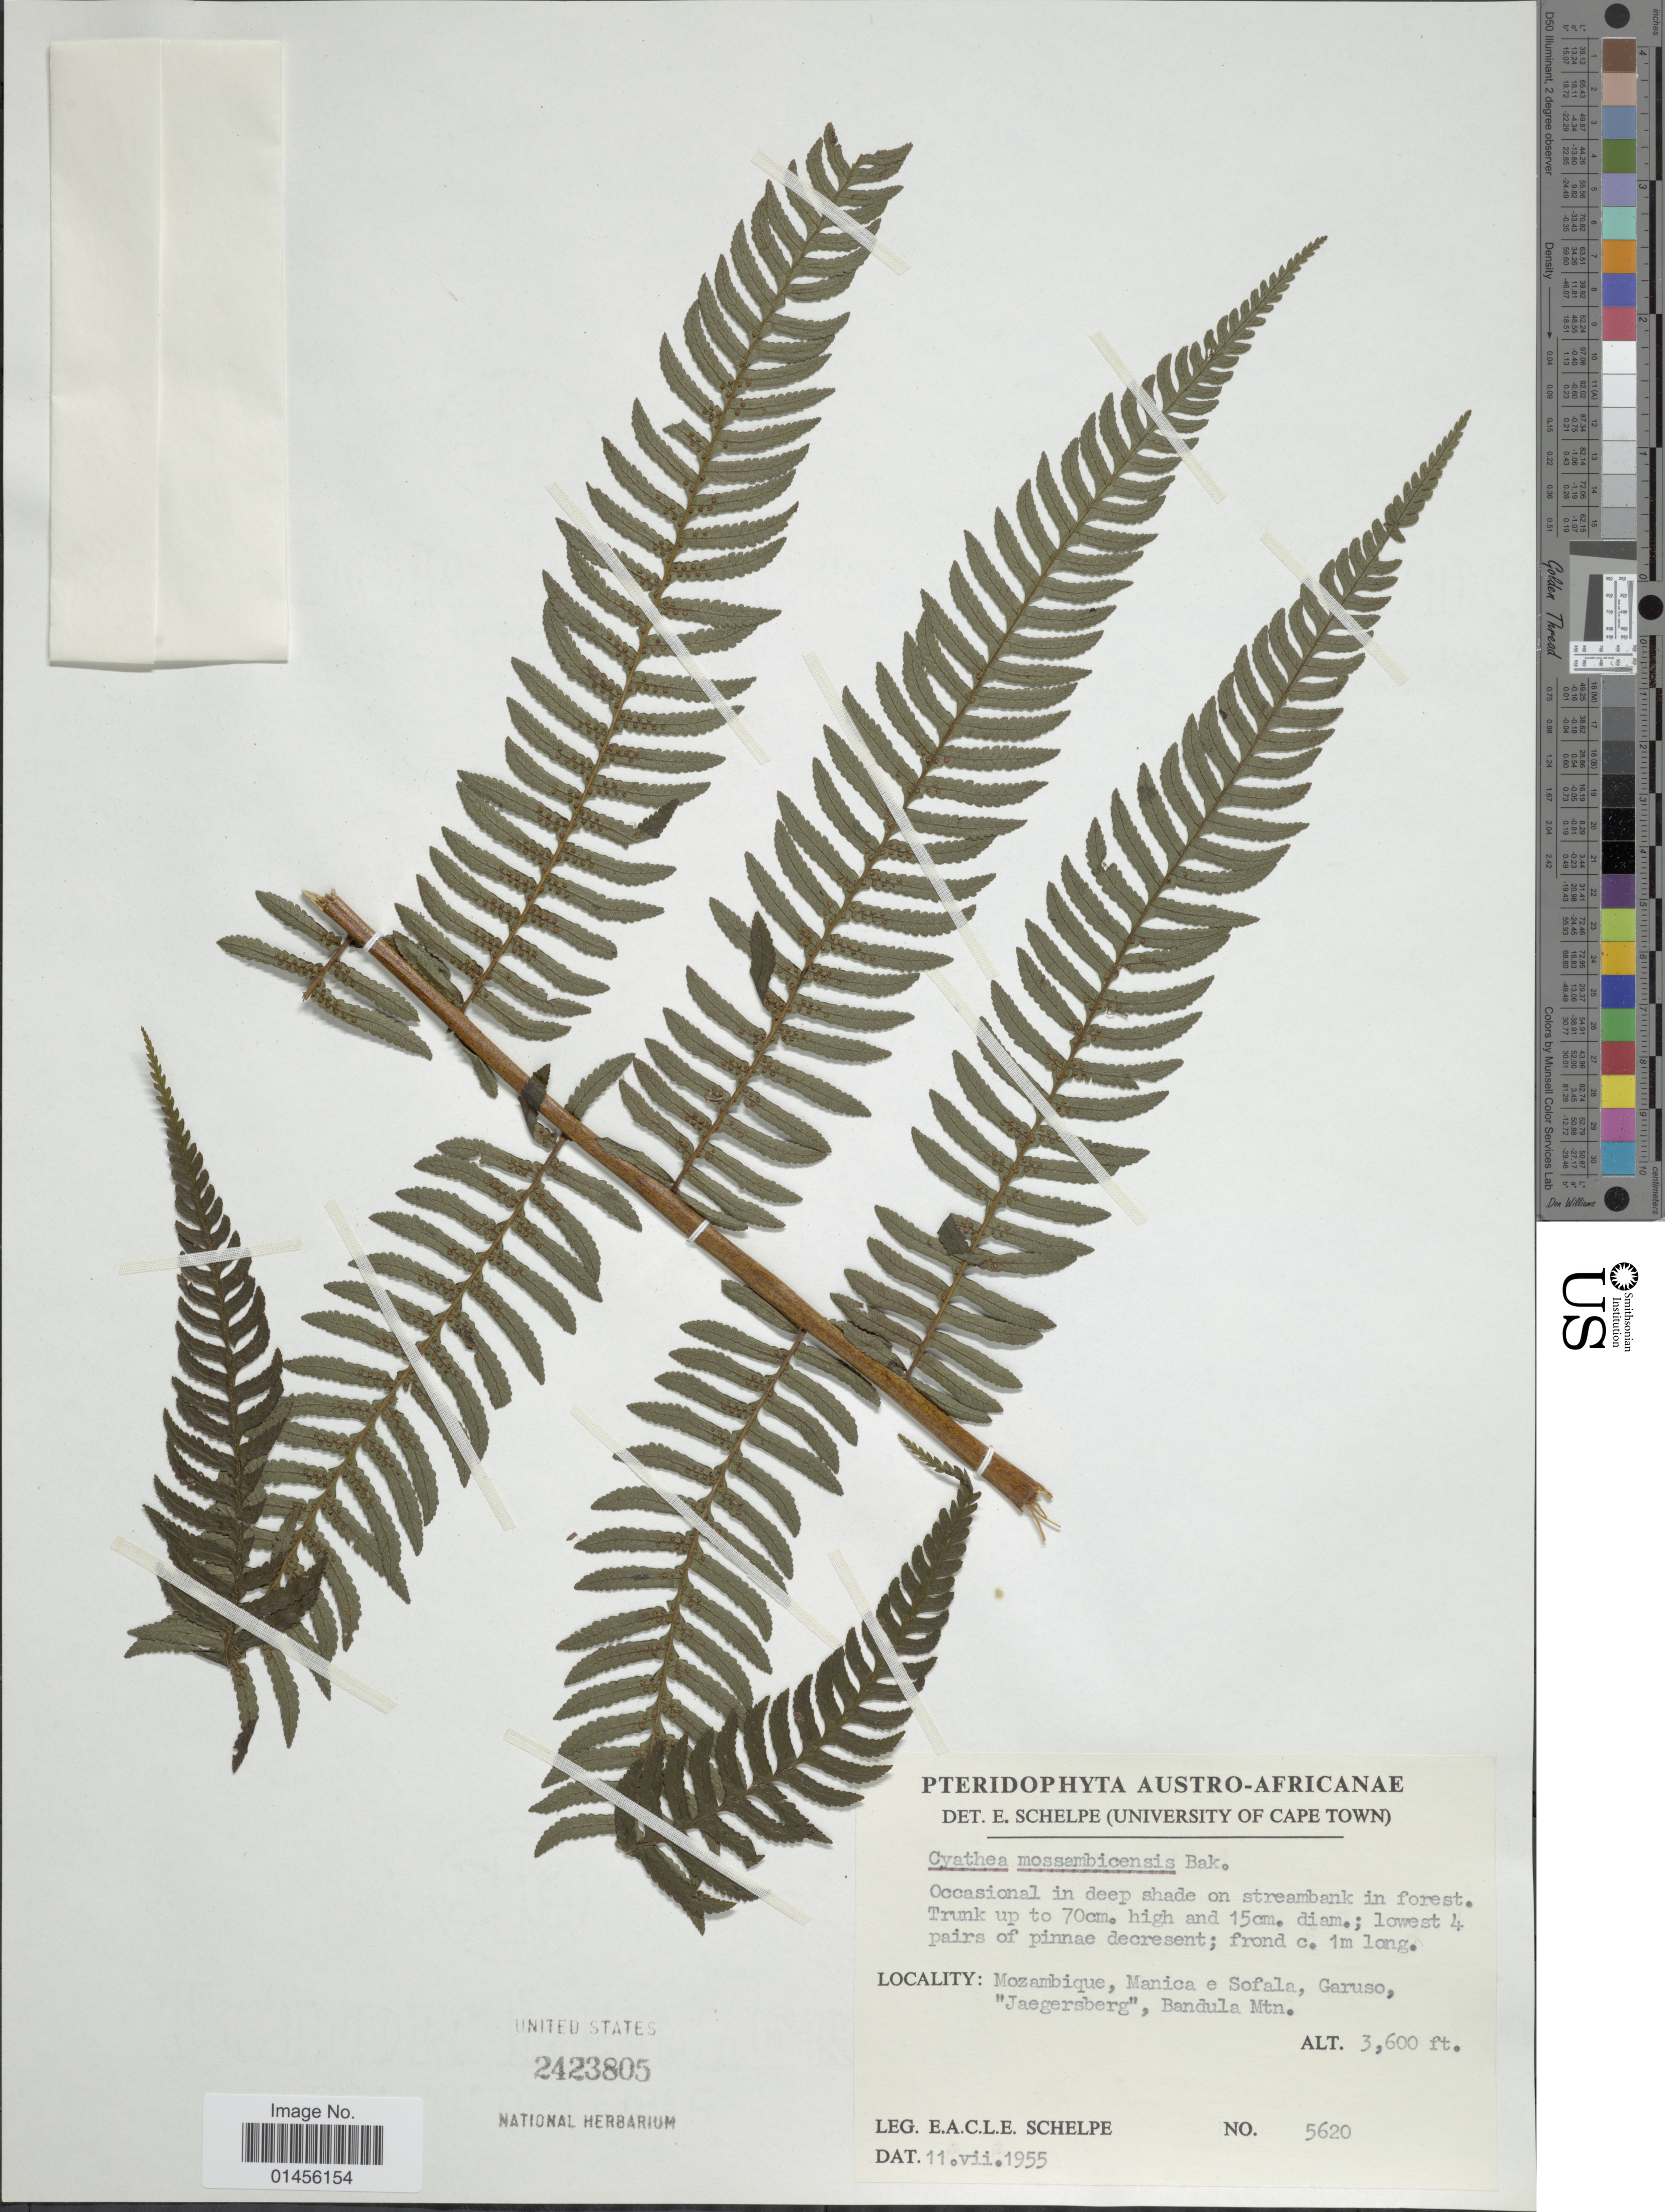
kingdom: Plantae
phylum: Tracheophyta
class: Polypodiopsida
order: Cyatheales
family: Cyatheaceae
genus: Alsophila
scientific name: Alsophila mossambicensis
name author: (Baker) R.M. Tryon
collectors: E. A. C. L. E. Schelpe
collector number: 5620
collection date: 1955-07-11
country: Mozambique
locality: Manica Sofala, garuso, 'Jaegersberg, bandula Mtn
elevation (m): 1097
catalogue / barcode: US 2423805